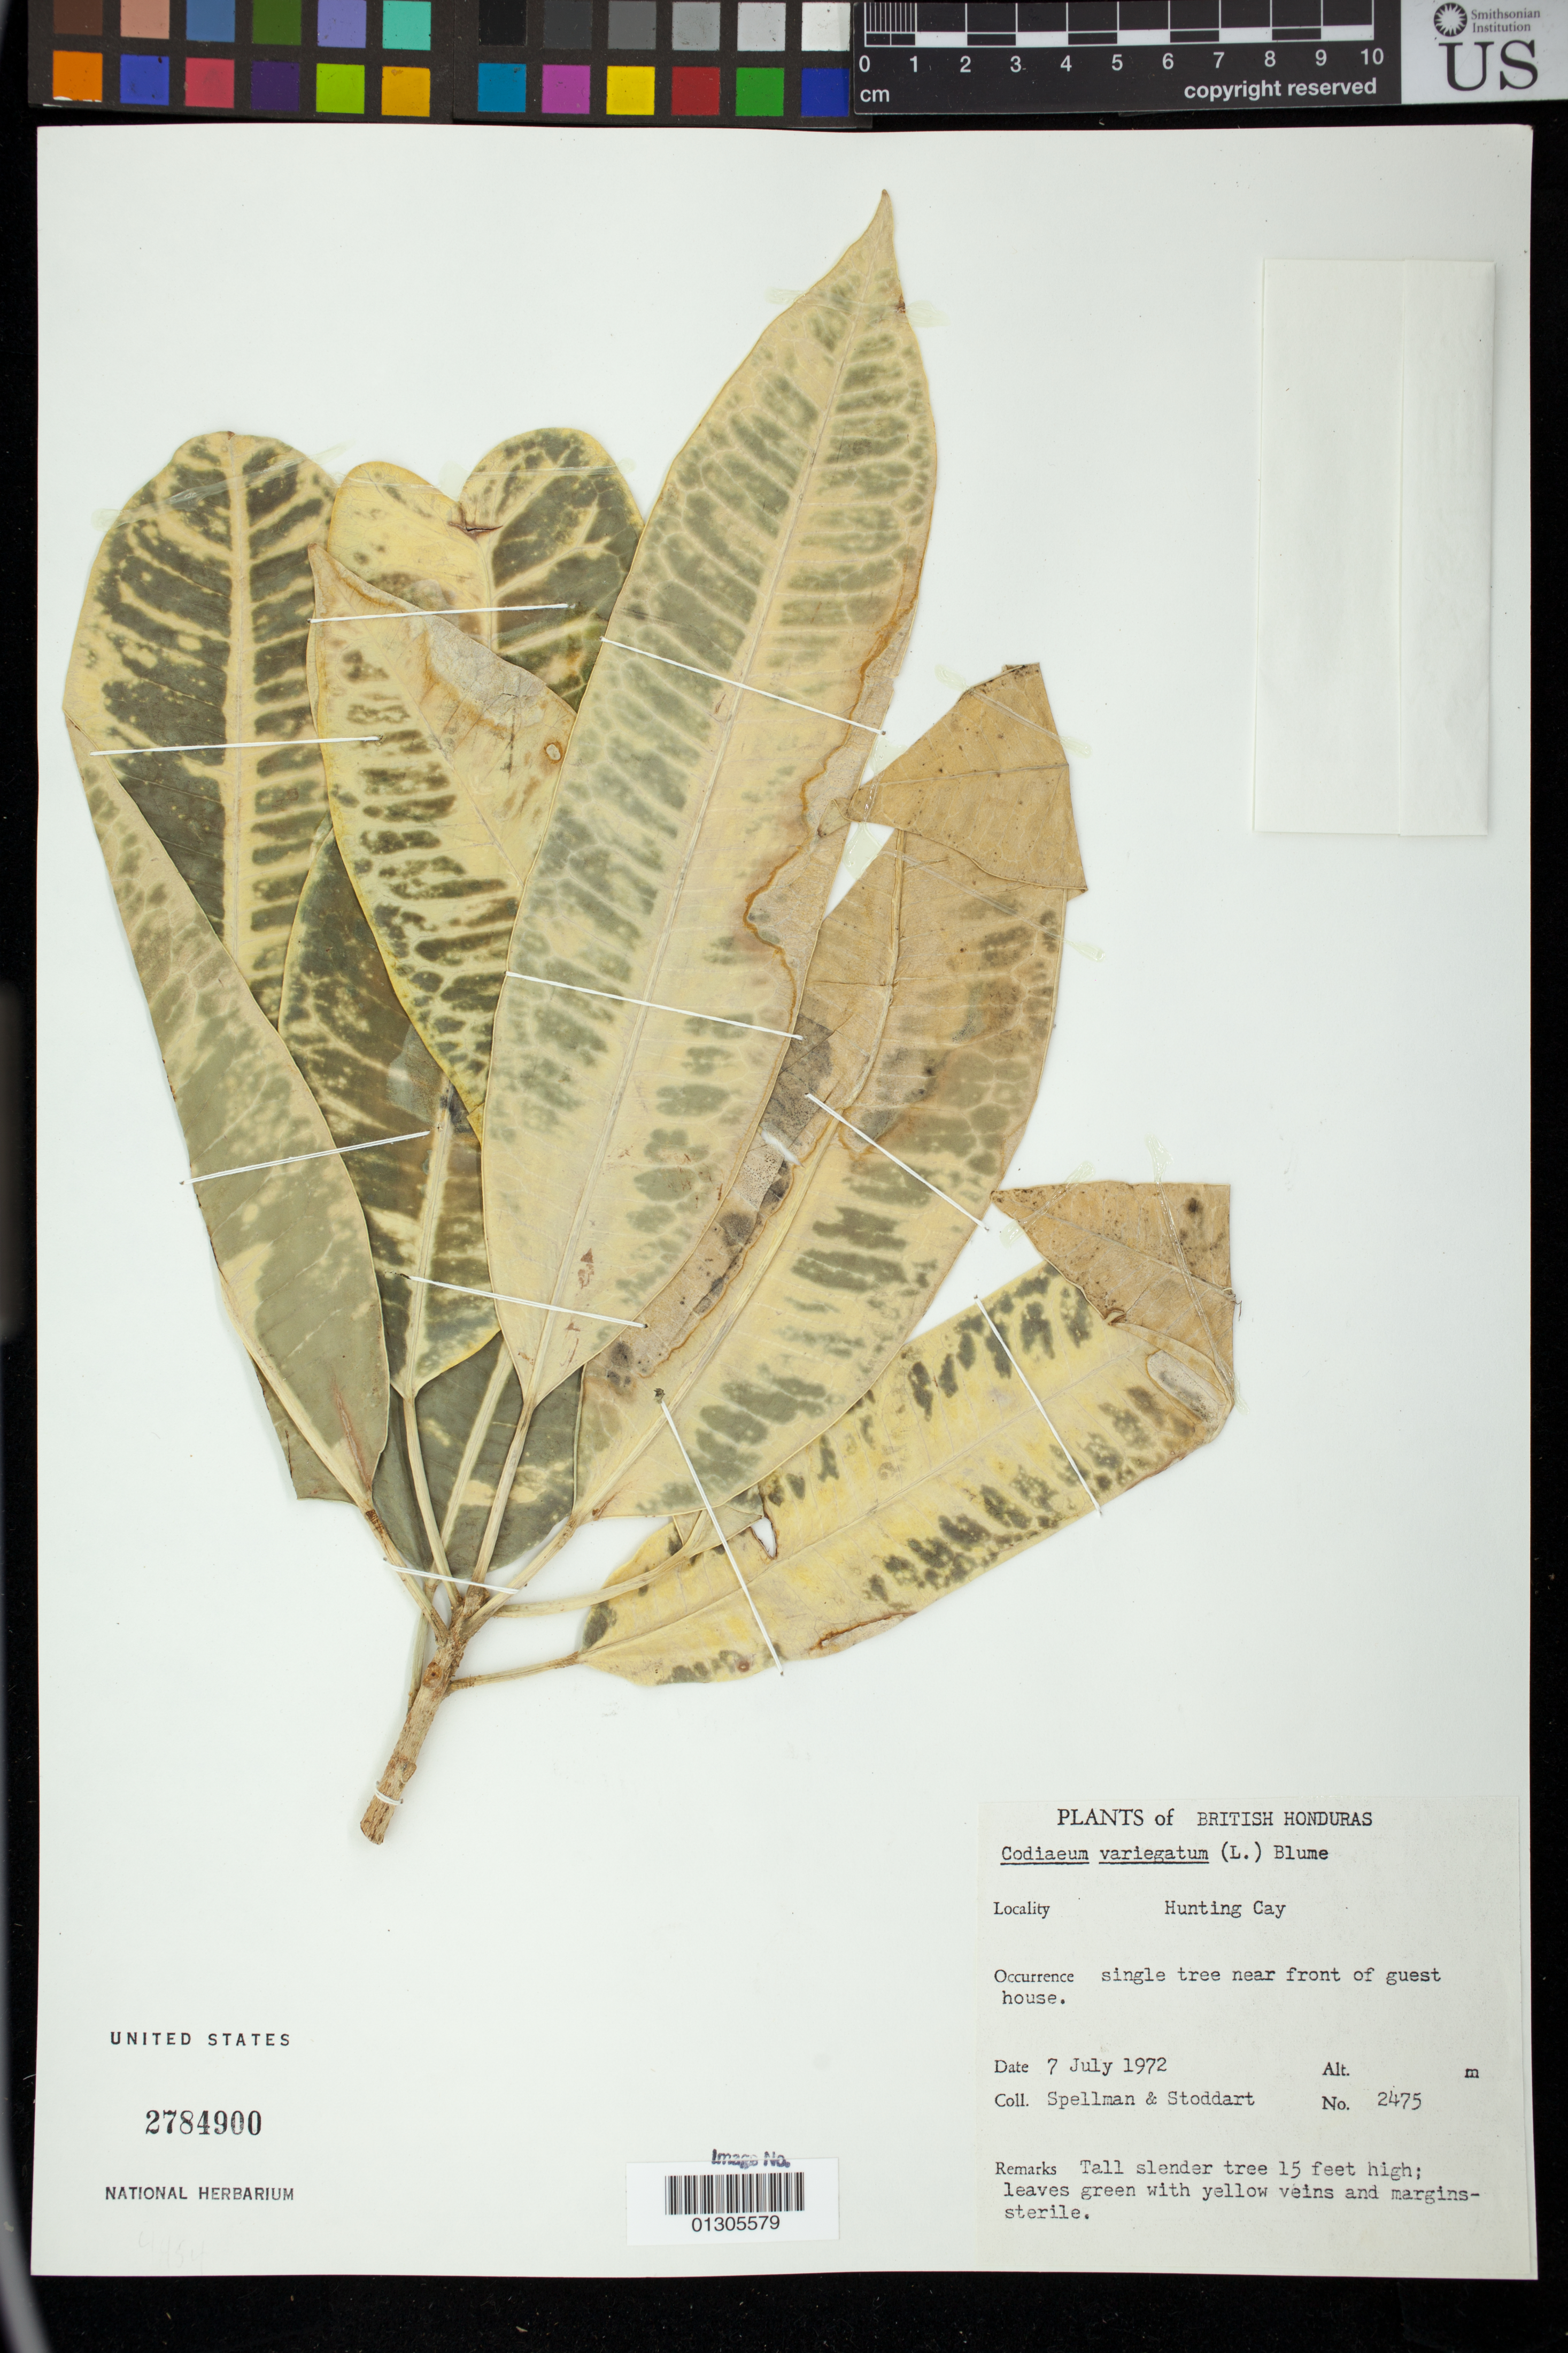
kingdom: Plantae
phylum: Tracheophyta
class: Magnoliopsida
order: Malpighiales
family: Euphorbiaceae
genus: Codiaeum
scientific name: Codiaeum variegatum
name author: (L.) Rumph. ex A. Juss.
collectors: D. L. Spellman & D. R. Stoddart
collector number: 2475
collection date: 1972-07-07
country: Belize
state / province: Toledo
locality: Hunting Cay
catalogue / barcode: US 2784900